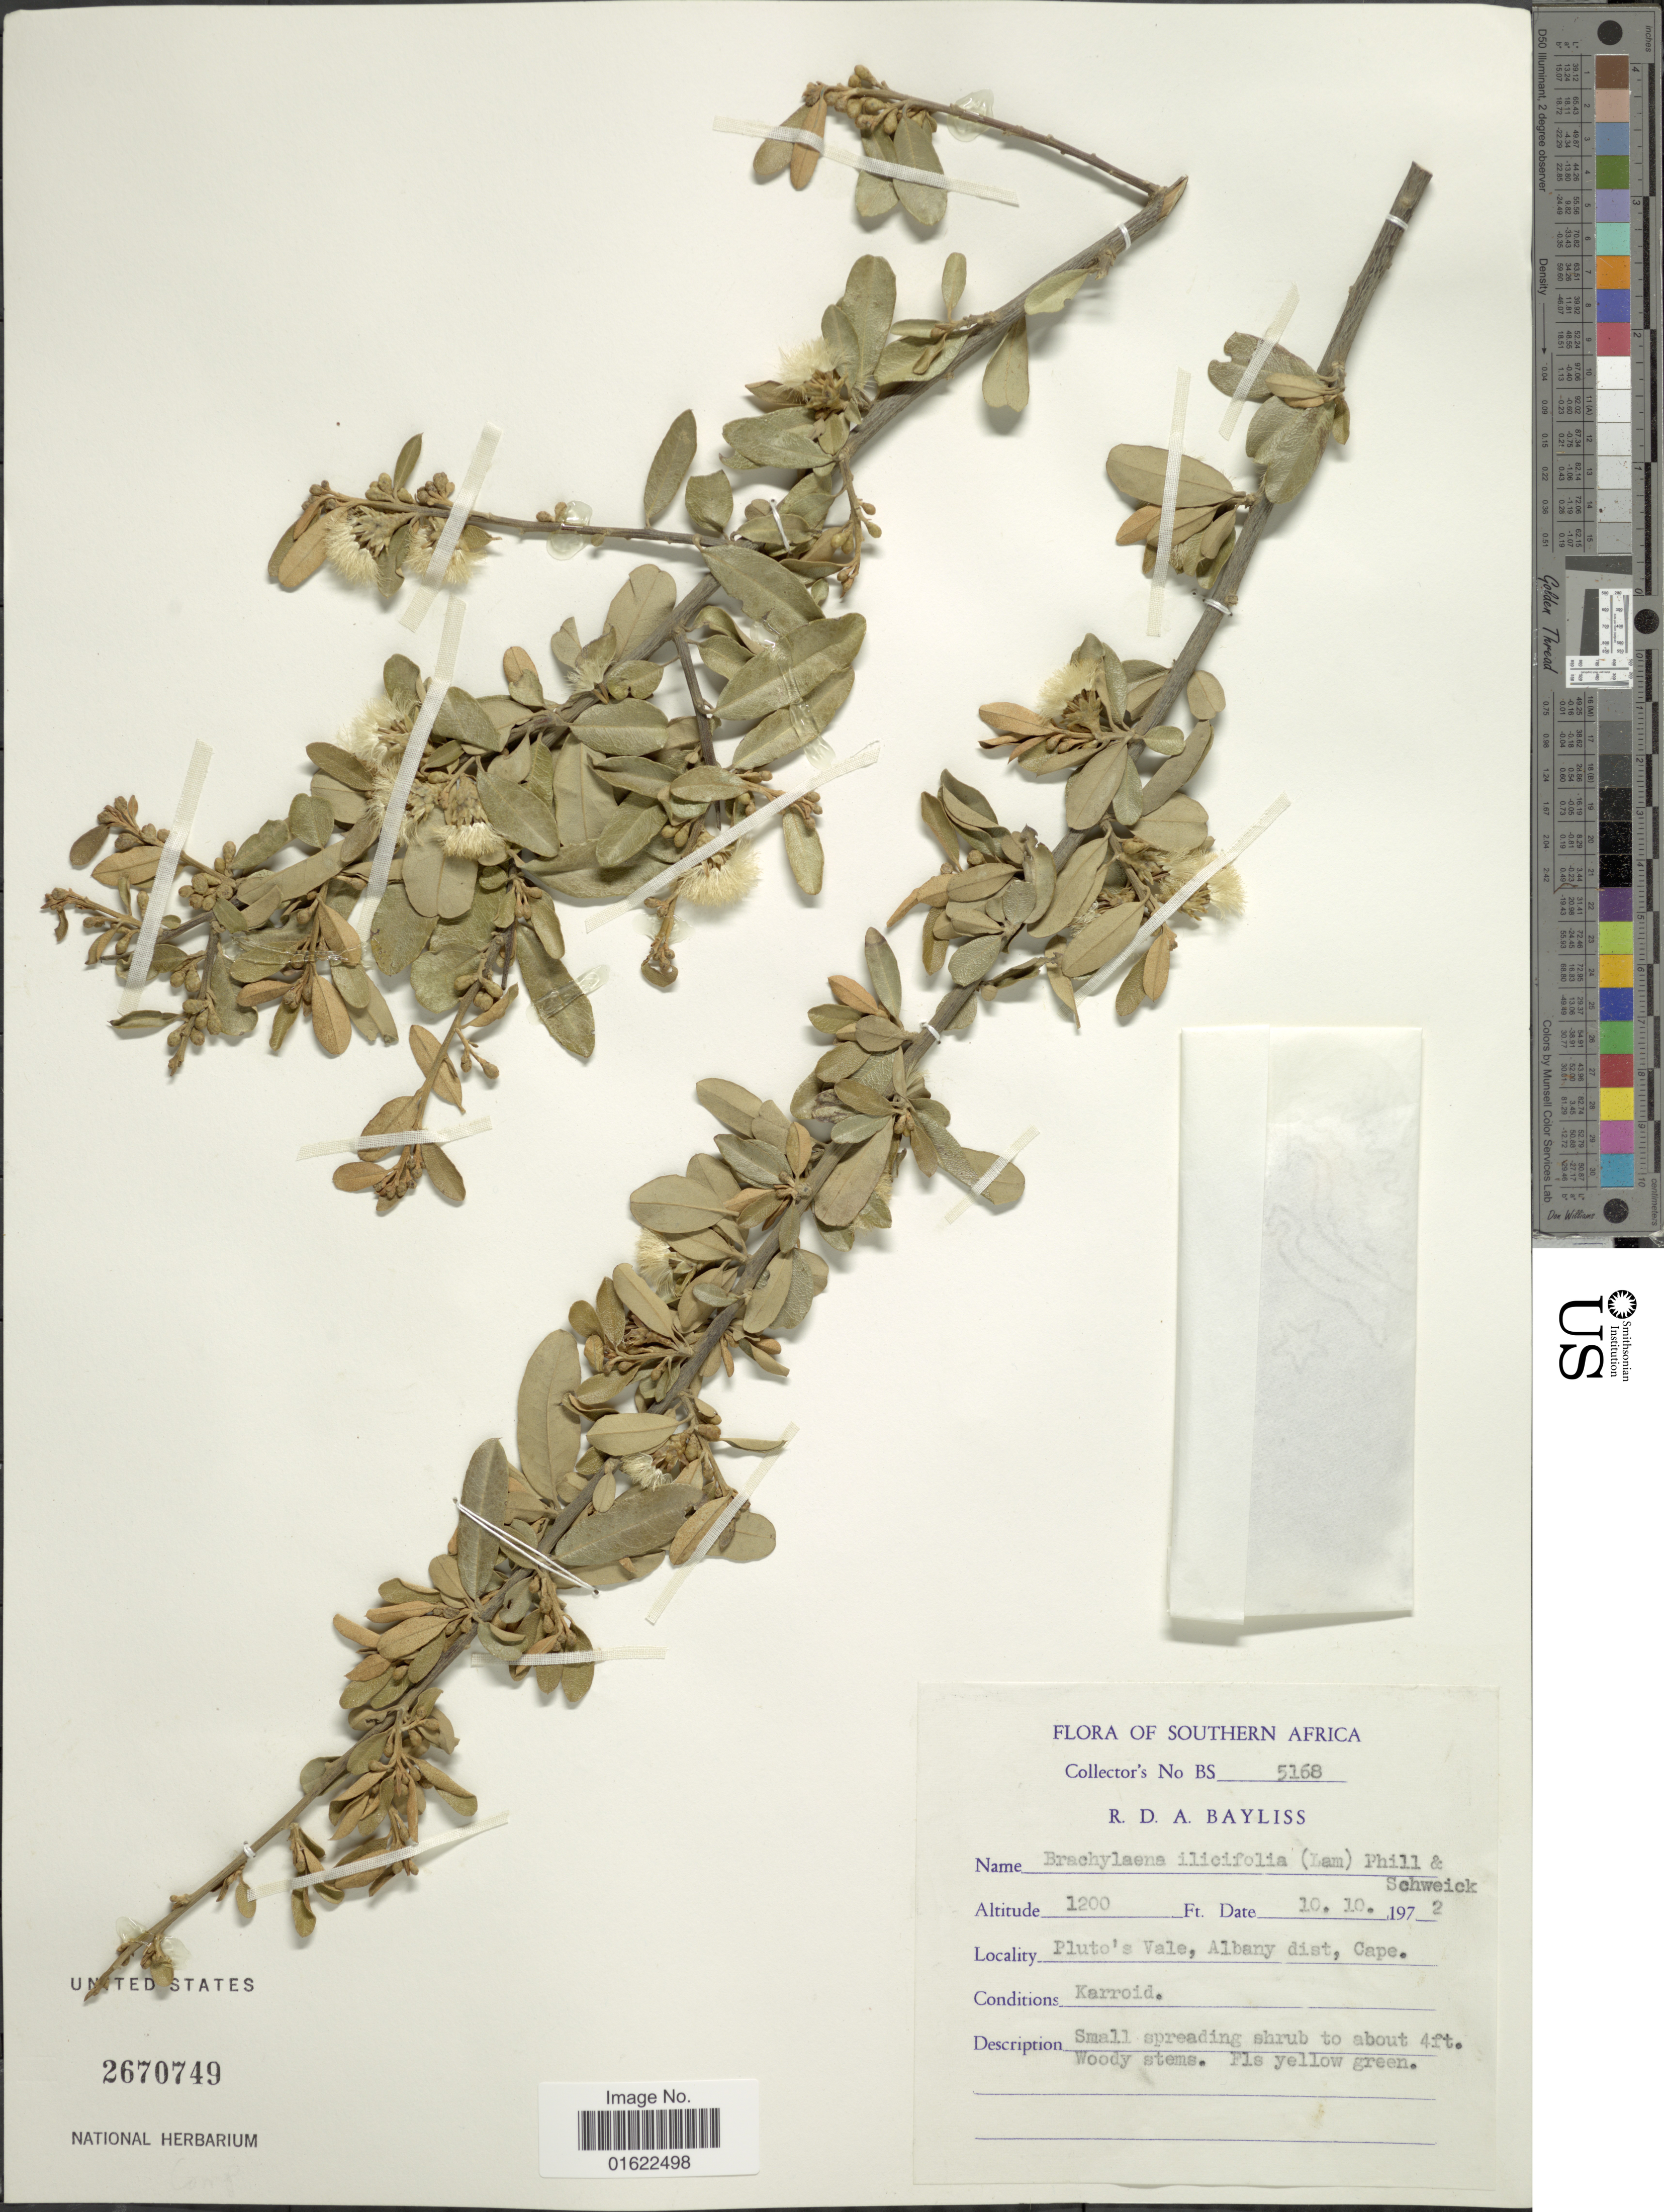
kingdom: Plantae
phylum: Tracheophyta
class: Magnoliopsida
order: Asterales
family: Asteraceae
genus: Brachylaena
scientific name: Brachylaena ilicifolia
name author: (Lam.) E. Phillips & Schweick.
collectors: R. Bayliss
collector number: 5168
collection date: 1972-10-10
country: South Africa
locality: Pluto's Vale, Albany dist, Cape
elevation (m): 366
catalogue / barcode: US 2670749